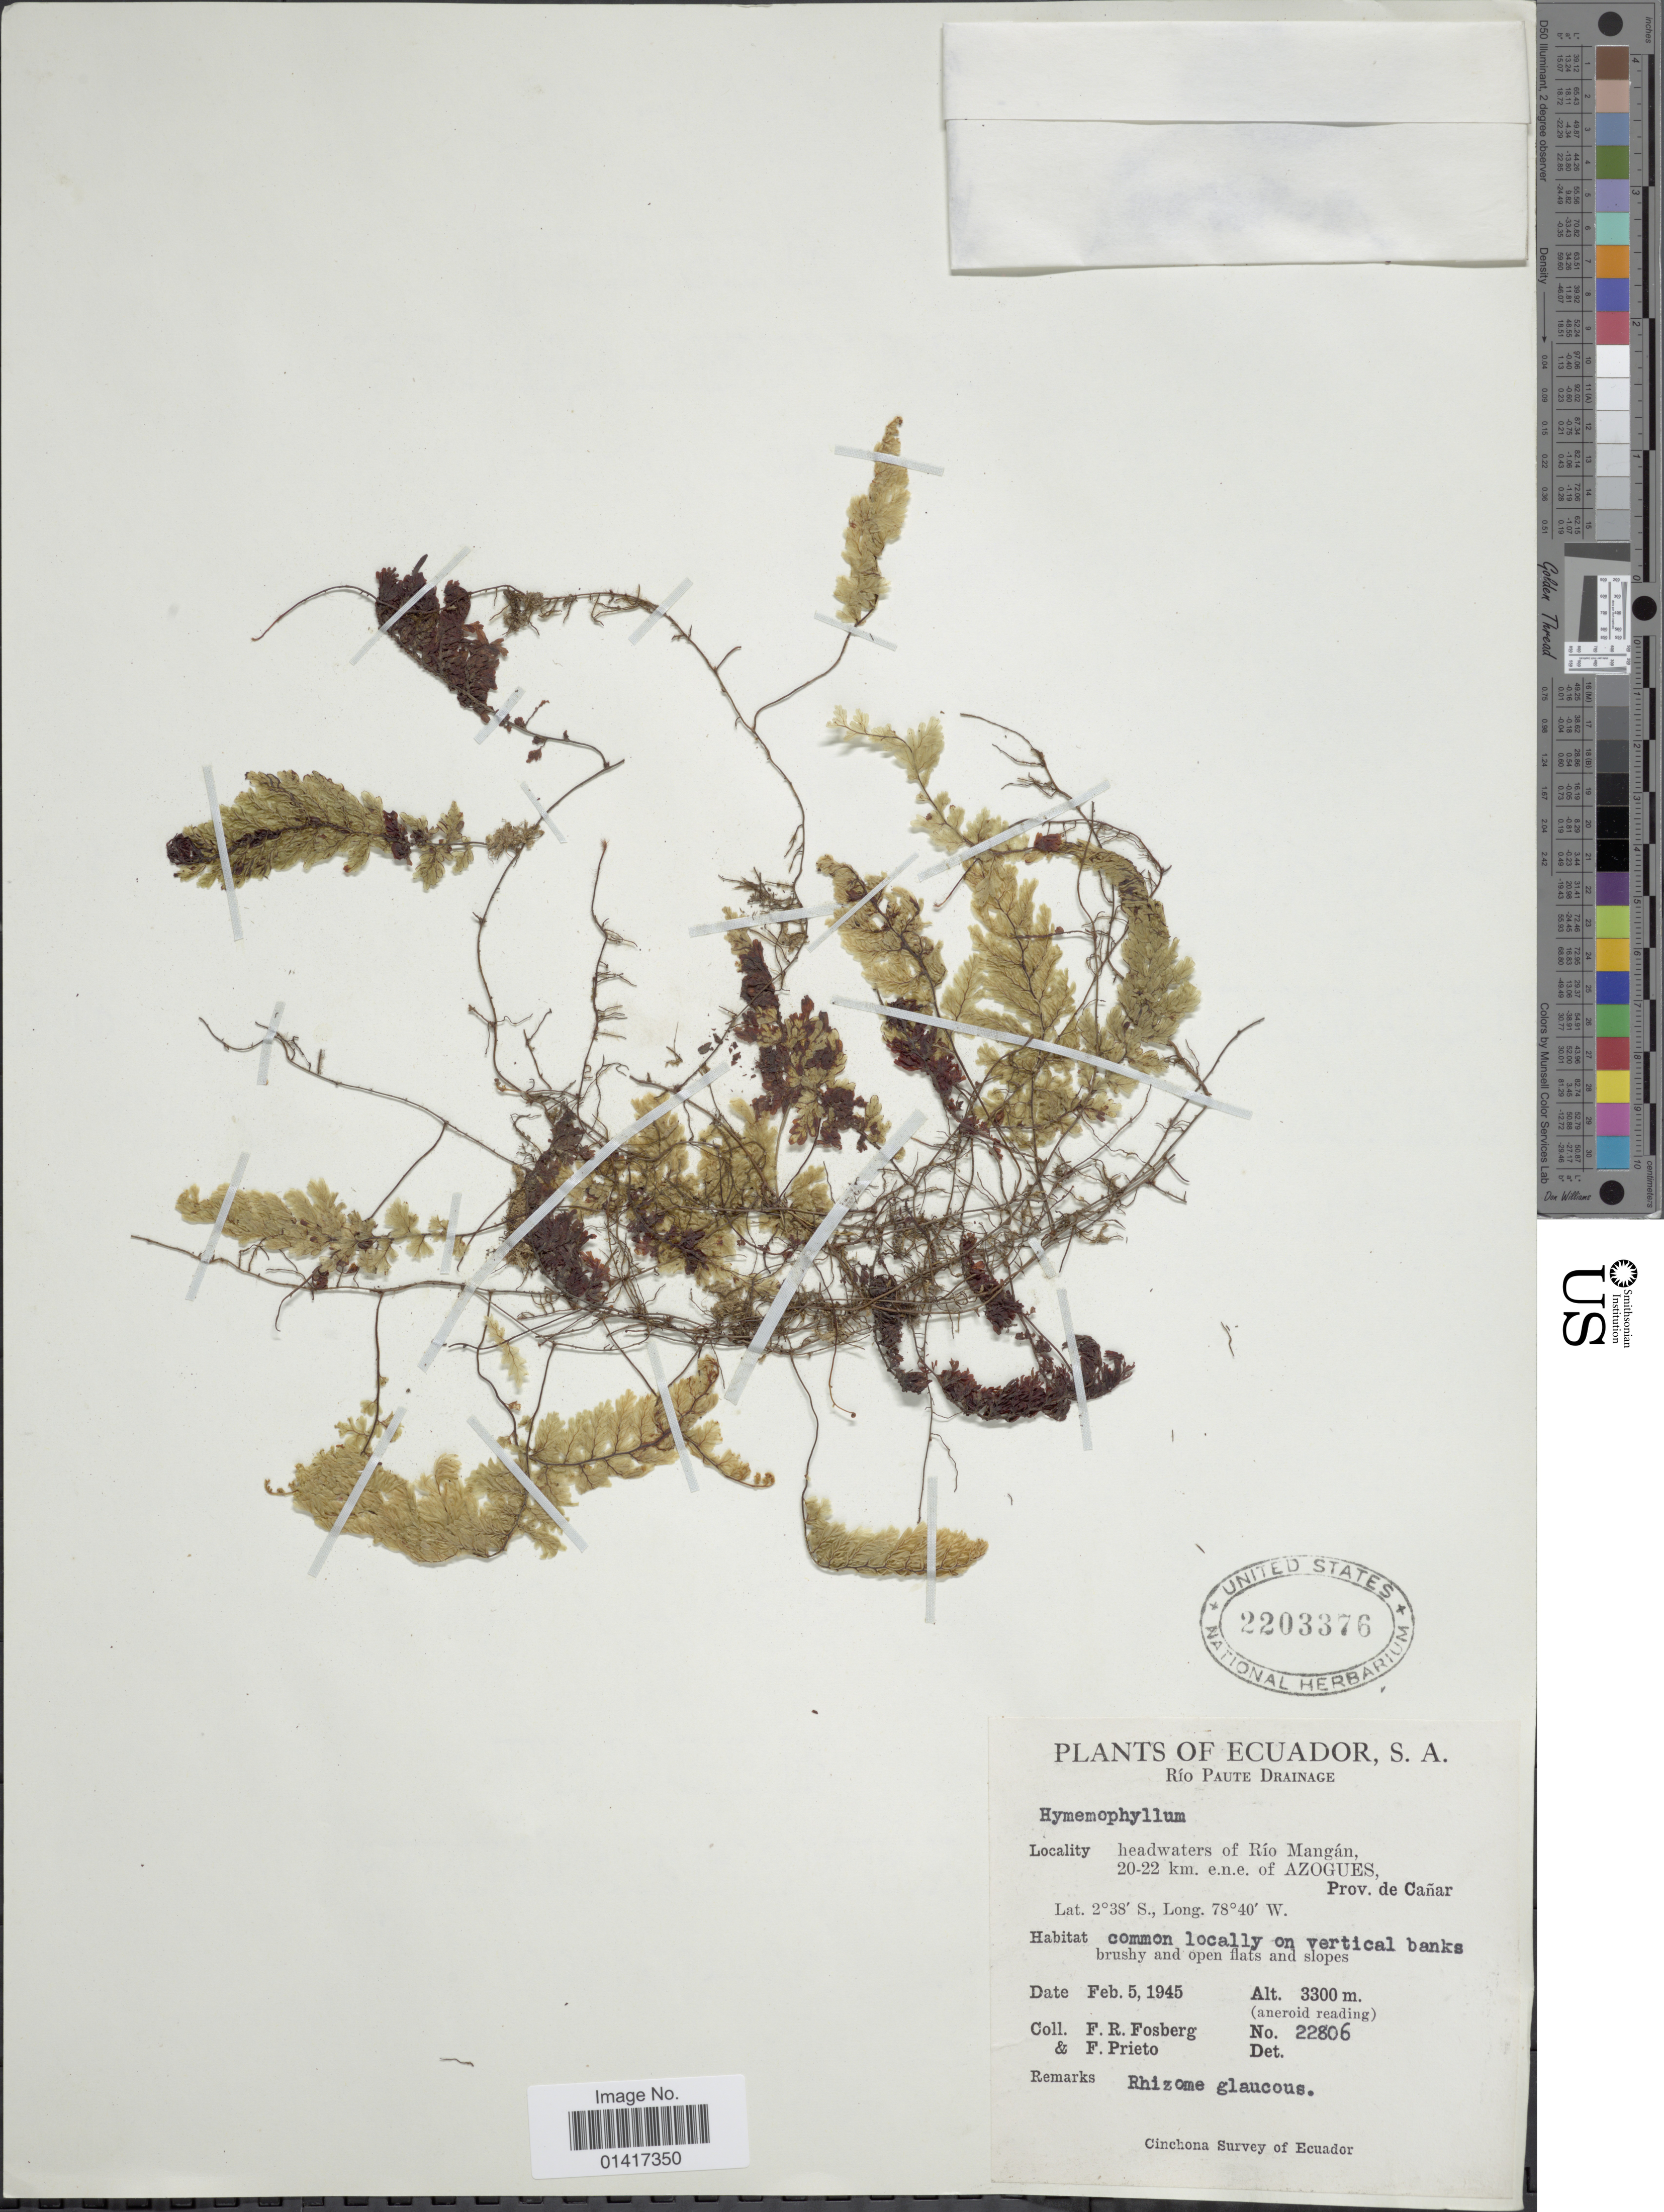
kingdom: Plantae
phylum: Tracheophyta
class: Polypodiopsida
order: Hymenophyllales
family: Hymenophyllaceae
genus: Hymenophyllum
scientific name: Hymenophyllum sp.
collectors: F. R. Fosberg & F. Prieto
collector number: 22806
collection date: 1945-02-05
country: Ecuador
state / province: Cañar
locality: Rio Paute Drainage. Headwaters of Rio Mangan, 20-22 km. e.n.e of Azogues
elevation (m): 3300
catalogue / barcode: US 2203376